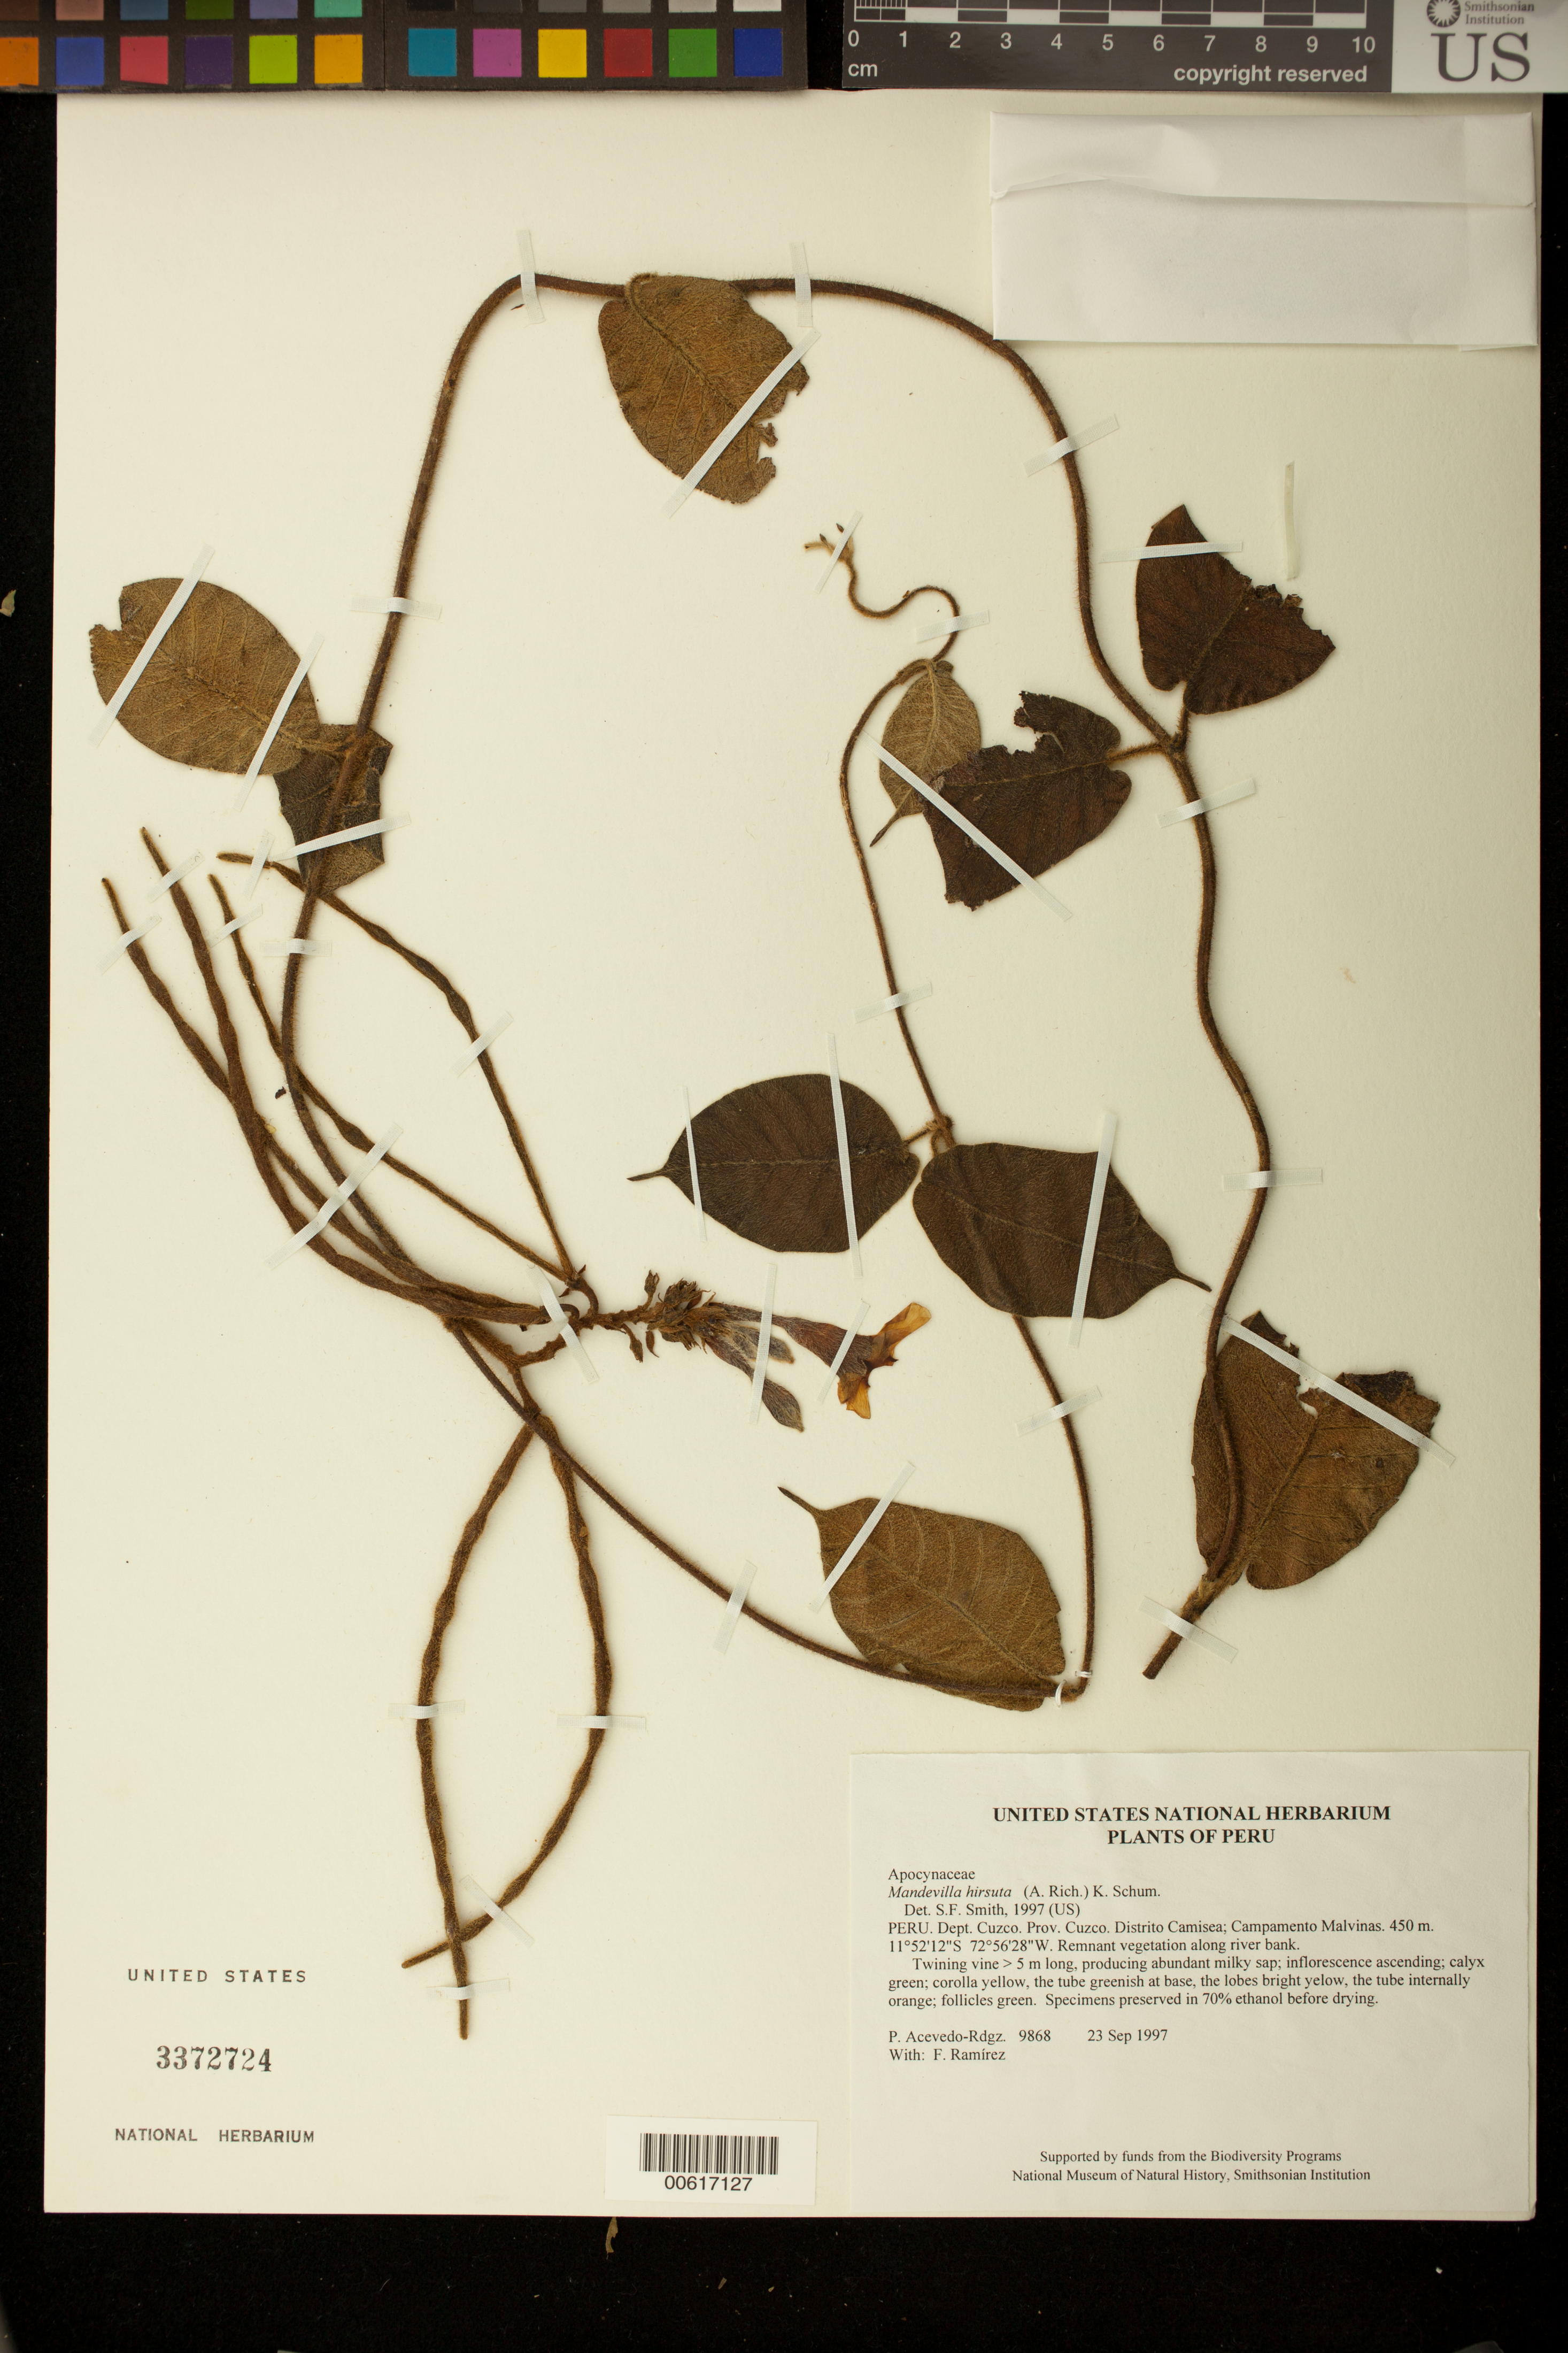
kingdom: Plantae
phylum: Tracheophyta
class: Magnoliopsida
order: Gentianales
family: Apocynaceae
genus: Mandevilla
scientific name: Mandevilla hirsuta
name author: (Rich.) K. Schum.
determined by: Smith, Stephen F., (US), NMNH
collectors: P. Acevedo-Rodr. & F. Ramirez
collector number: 9868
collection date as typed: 23 Sep 1997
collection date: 1997-09-23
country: Peru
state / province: Cusco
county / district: Cusco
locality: Distrito Camisea; Campamento Malvinas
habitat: Remnant vegetation along river bank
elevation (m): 450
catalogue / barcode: US 3372724